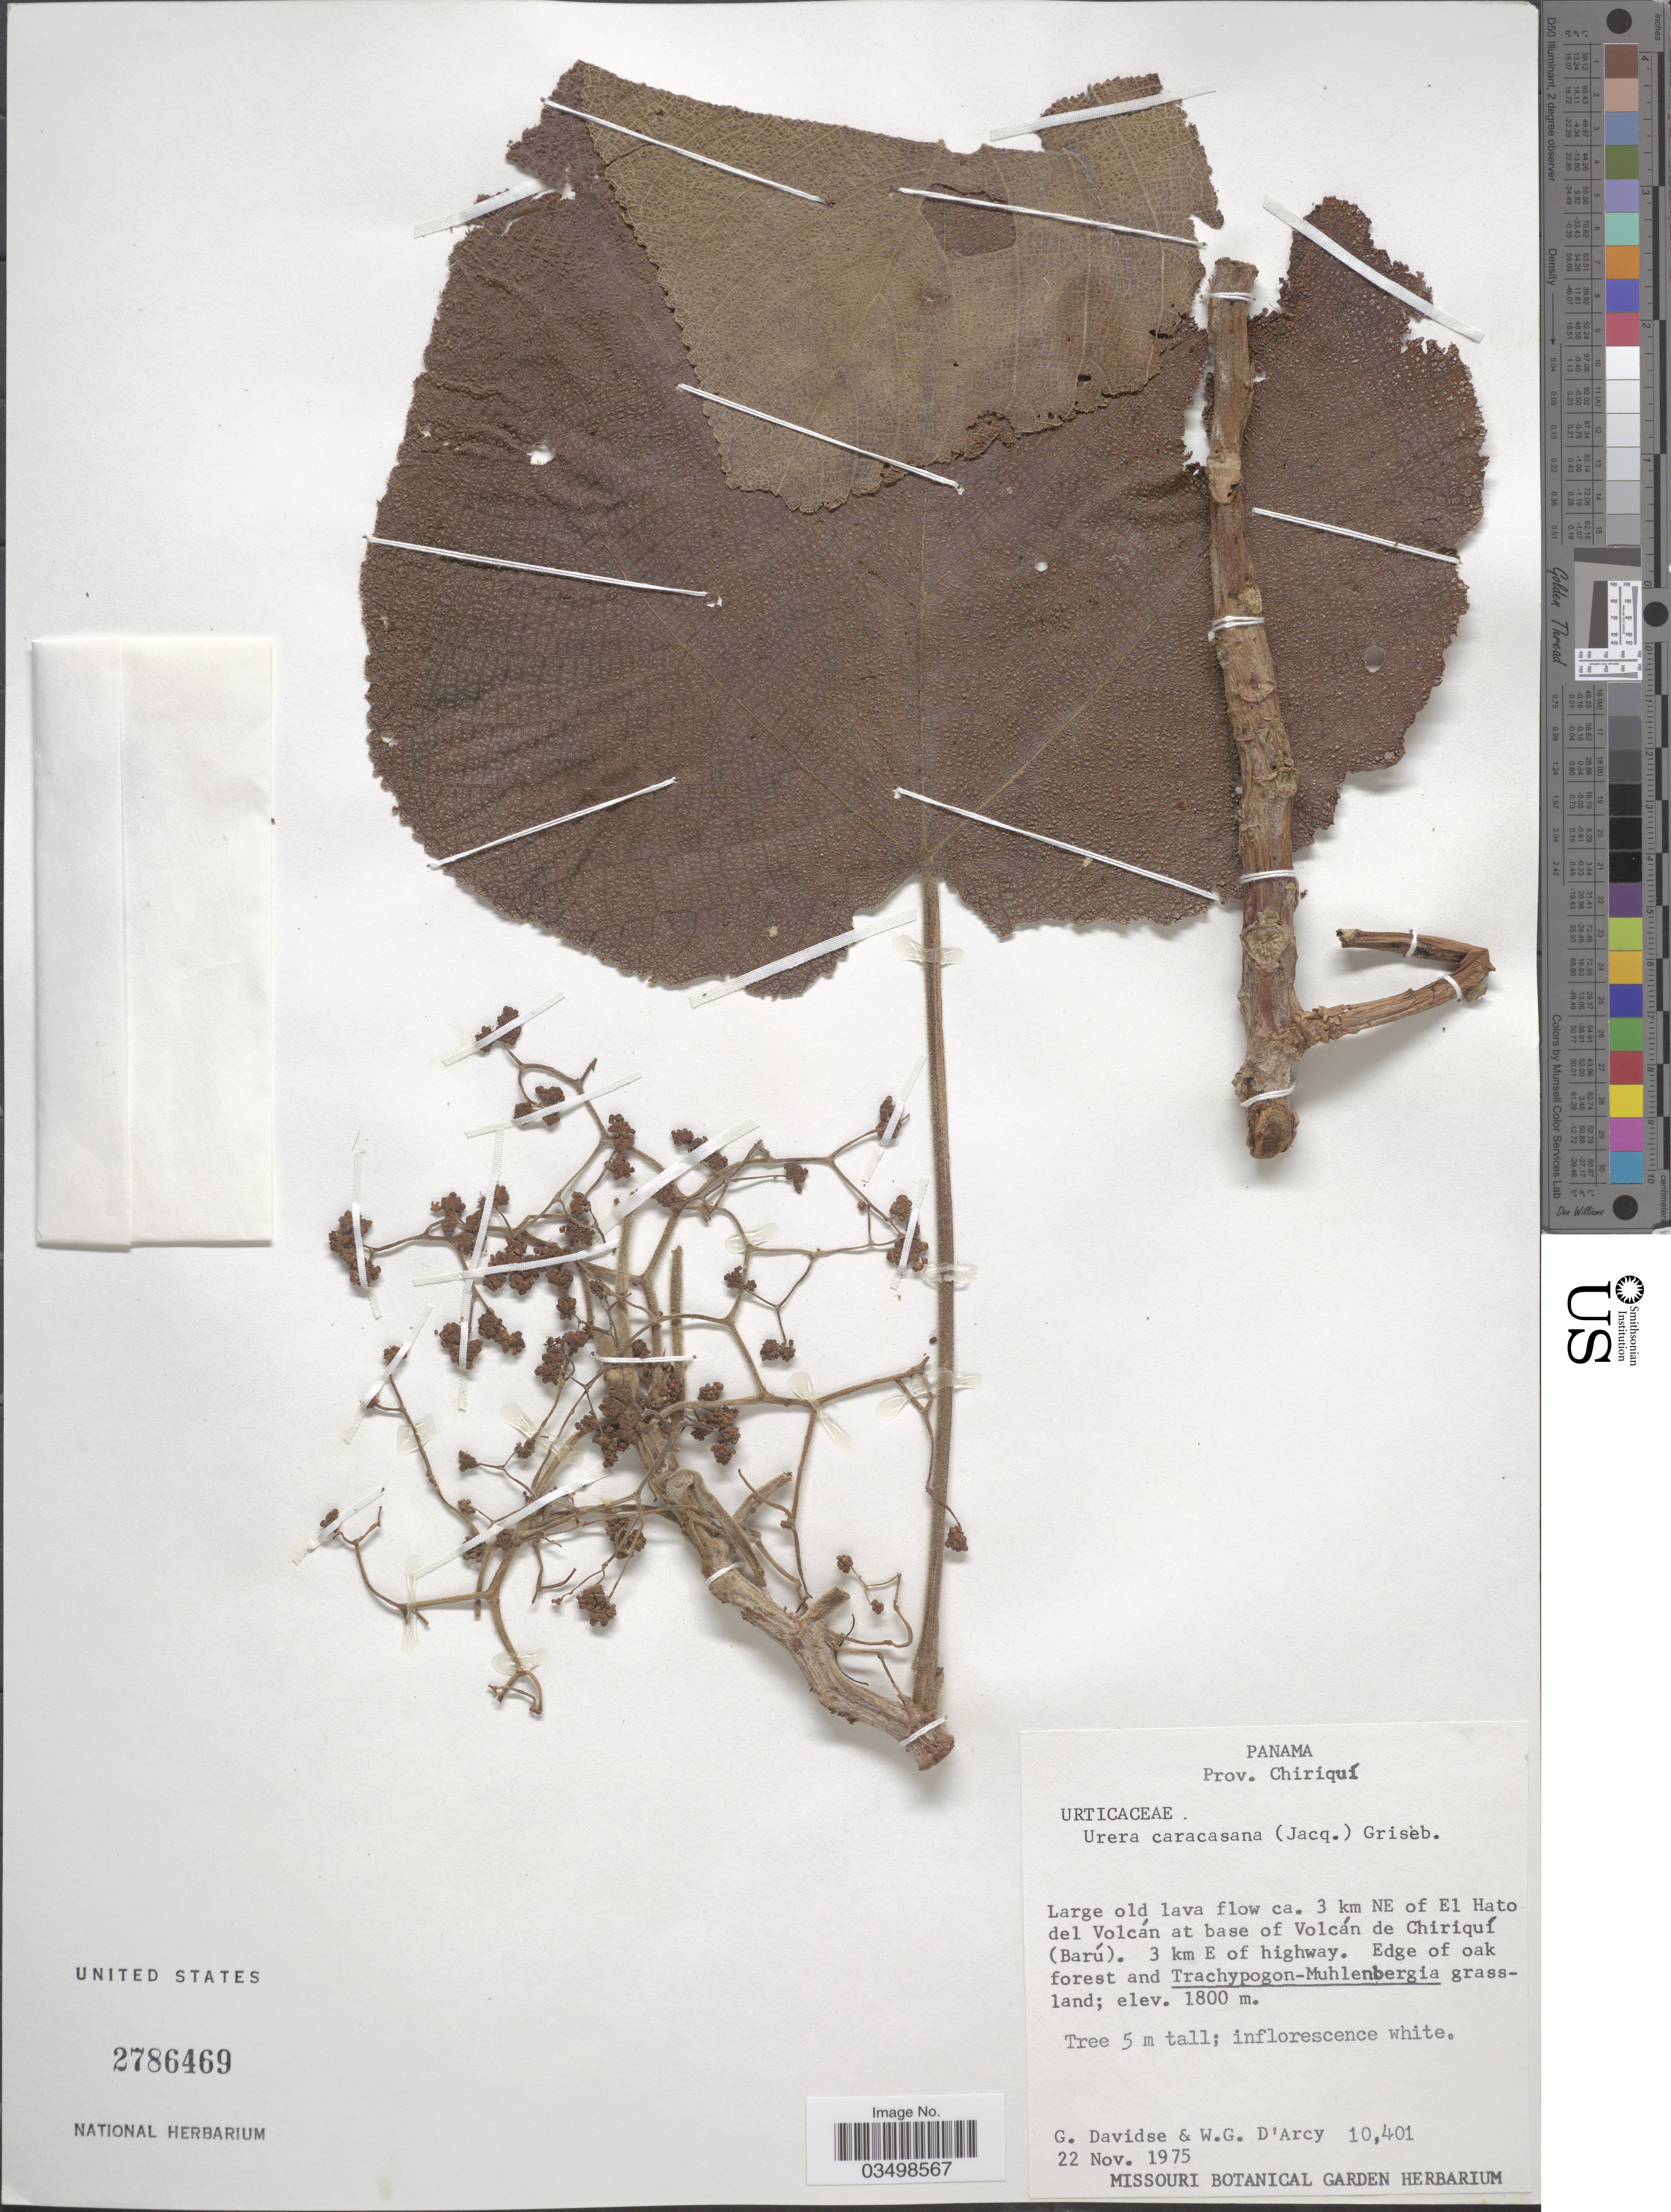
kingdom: Plantae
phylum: Tracheophyta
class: Magnoliopsida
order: Rosales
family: Urticaceae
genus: Urera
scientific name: Urera caracasana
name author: (Jacq.) Gaudich. ex Griseb.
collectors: G. Davidse & W. G. D'Arcy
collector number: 10401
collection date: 1975-11-22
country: Panama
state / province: Chiriqui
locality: Large old lava flow ca. 3 km NE of El Hato del Volcán at base of Volcán de Chiriquí (Barú). 3 km E of highway.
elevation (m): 1800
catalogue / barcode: US 2786469